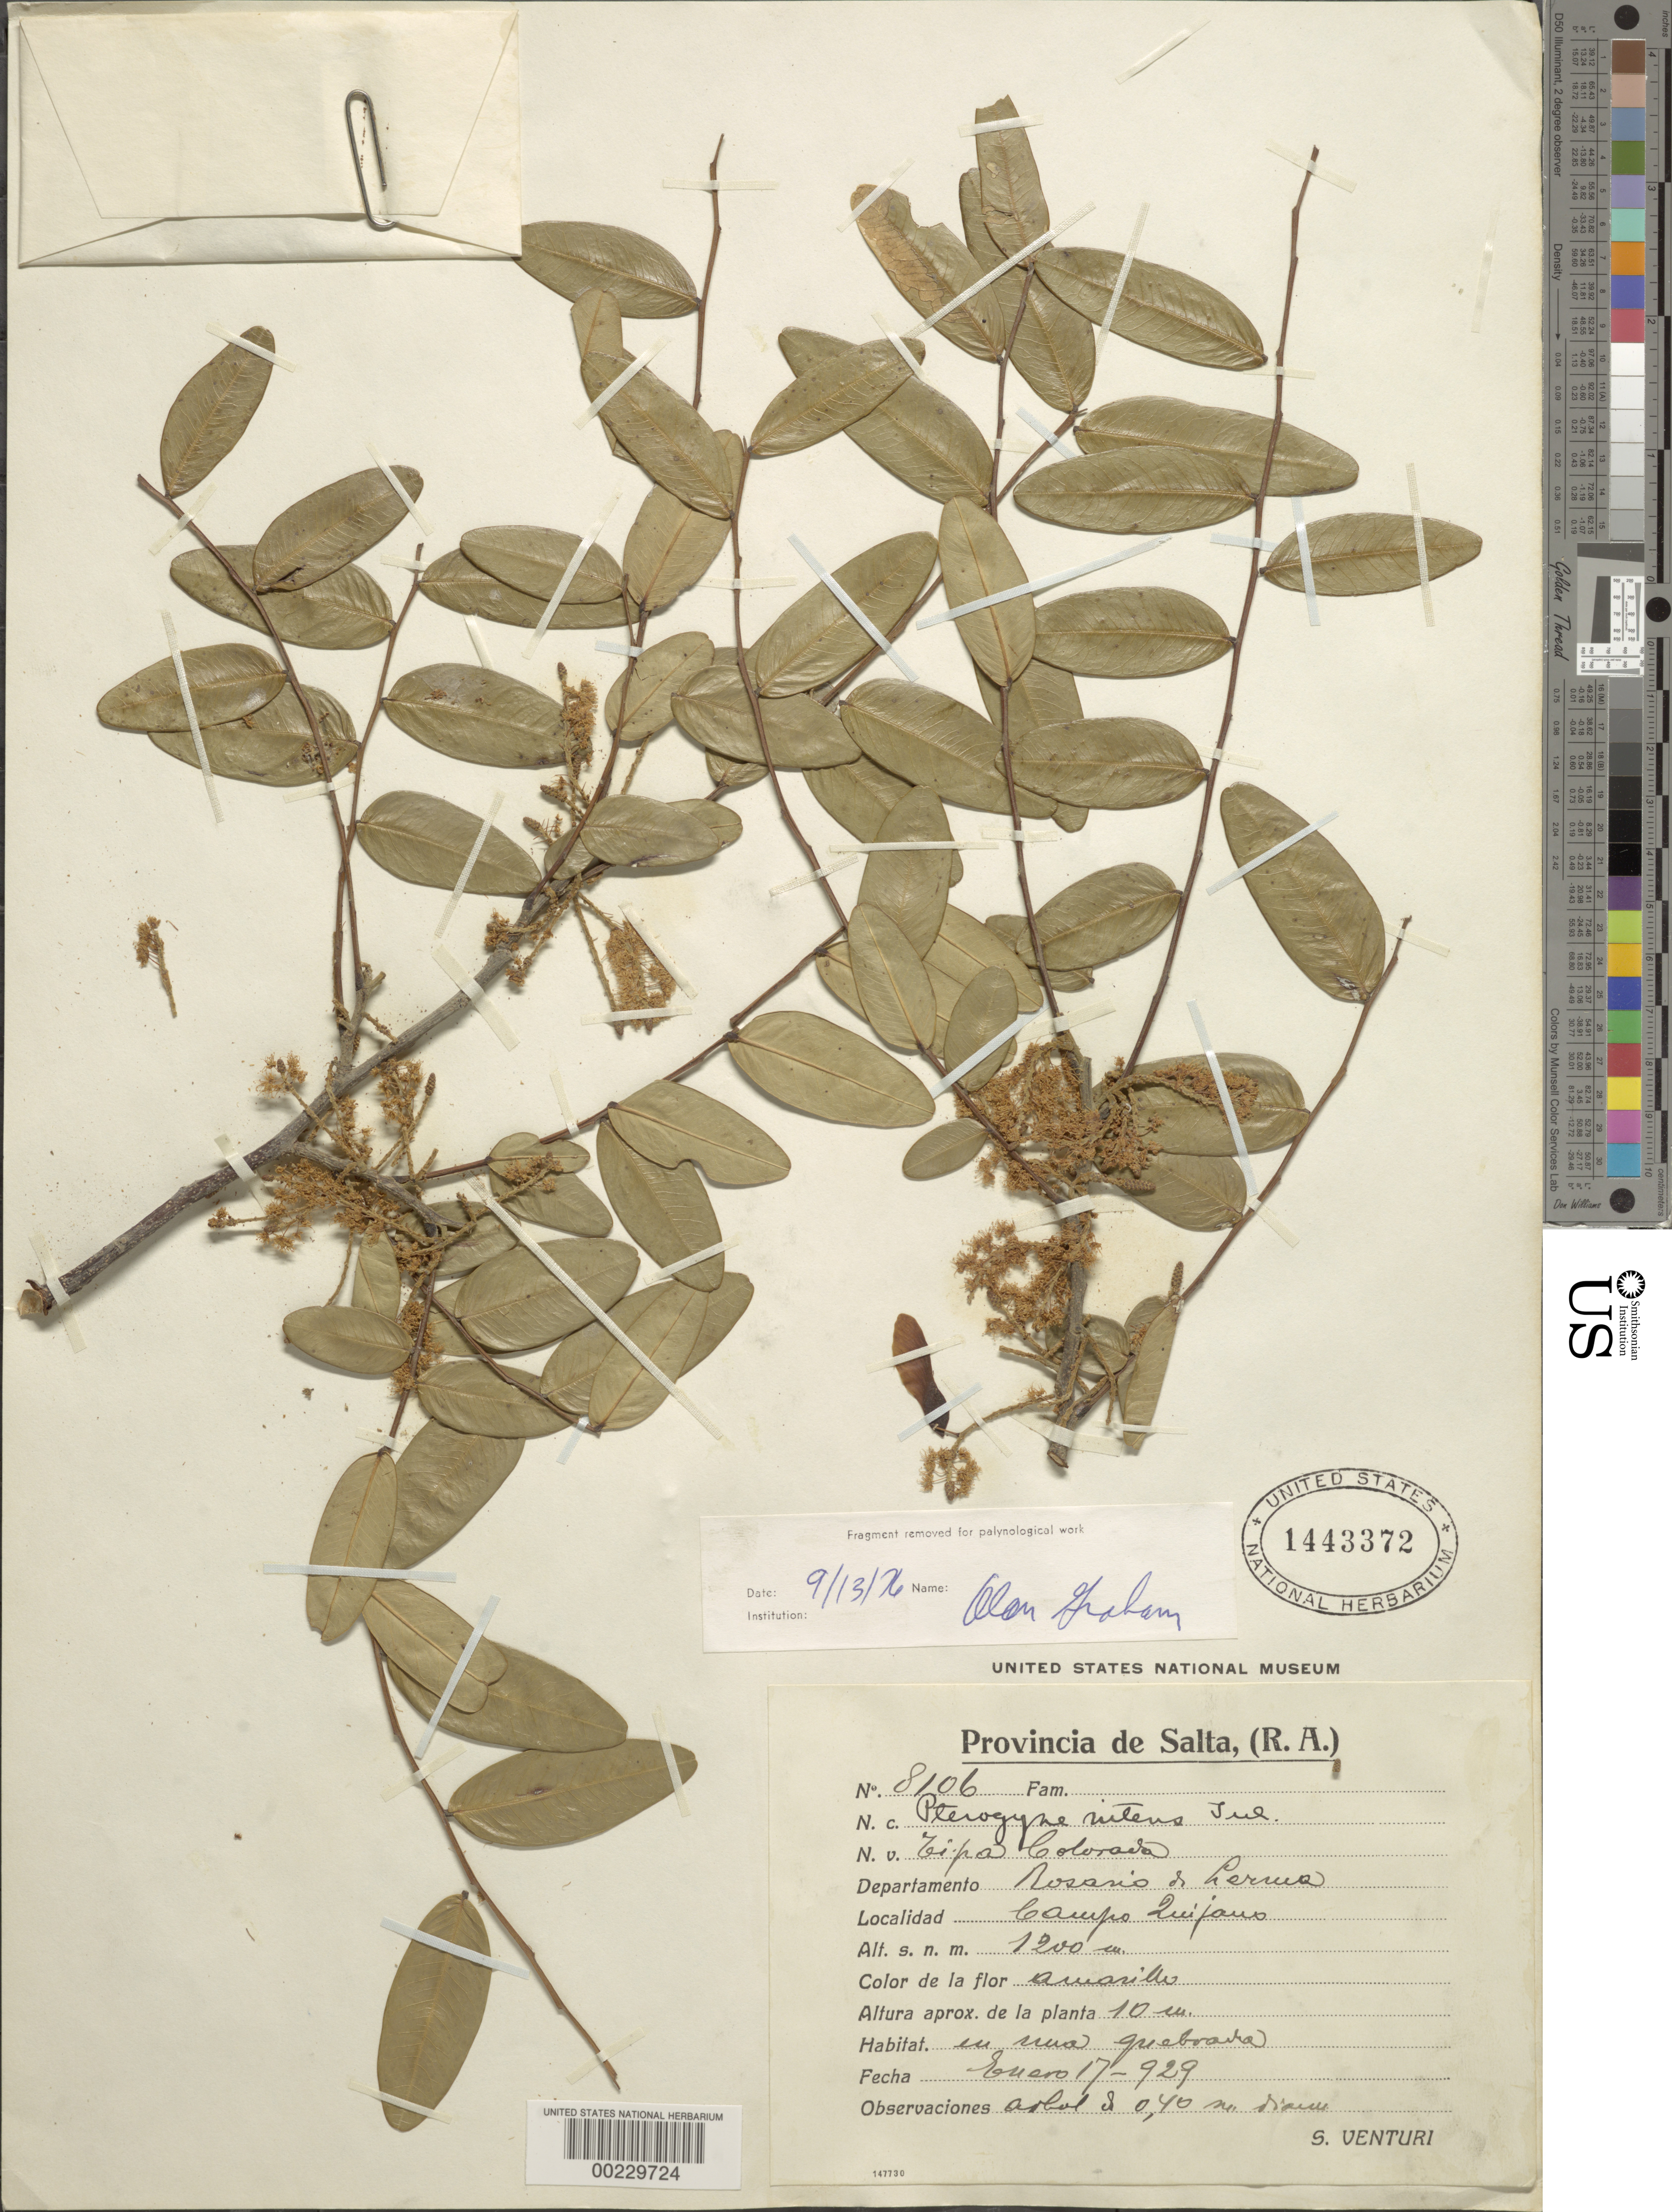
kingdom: Plantae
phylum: Tracheophyta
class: Magnoliopsida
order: Fabales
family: Fabaceae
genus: Pterogyne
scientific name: Pterogyne nitens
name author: Tul.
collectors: S. Venturi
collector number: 8106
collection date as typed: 17 Jan 1929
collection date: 1929-01-17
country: Argentina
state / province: Salta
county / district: Rosario de Lerma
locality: Campo Quijano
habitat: In a gorge or ravine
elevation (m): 1200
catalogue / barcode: US 1443372